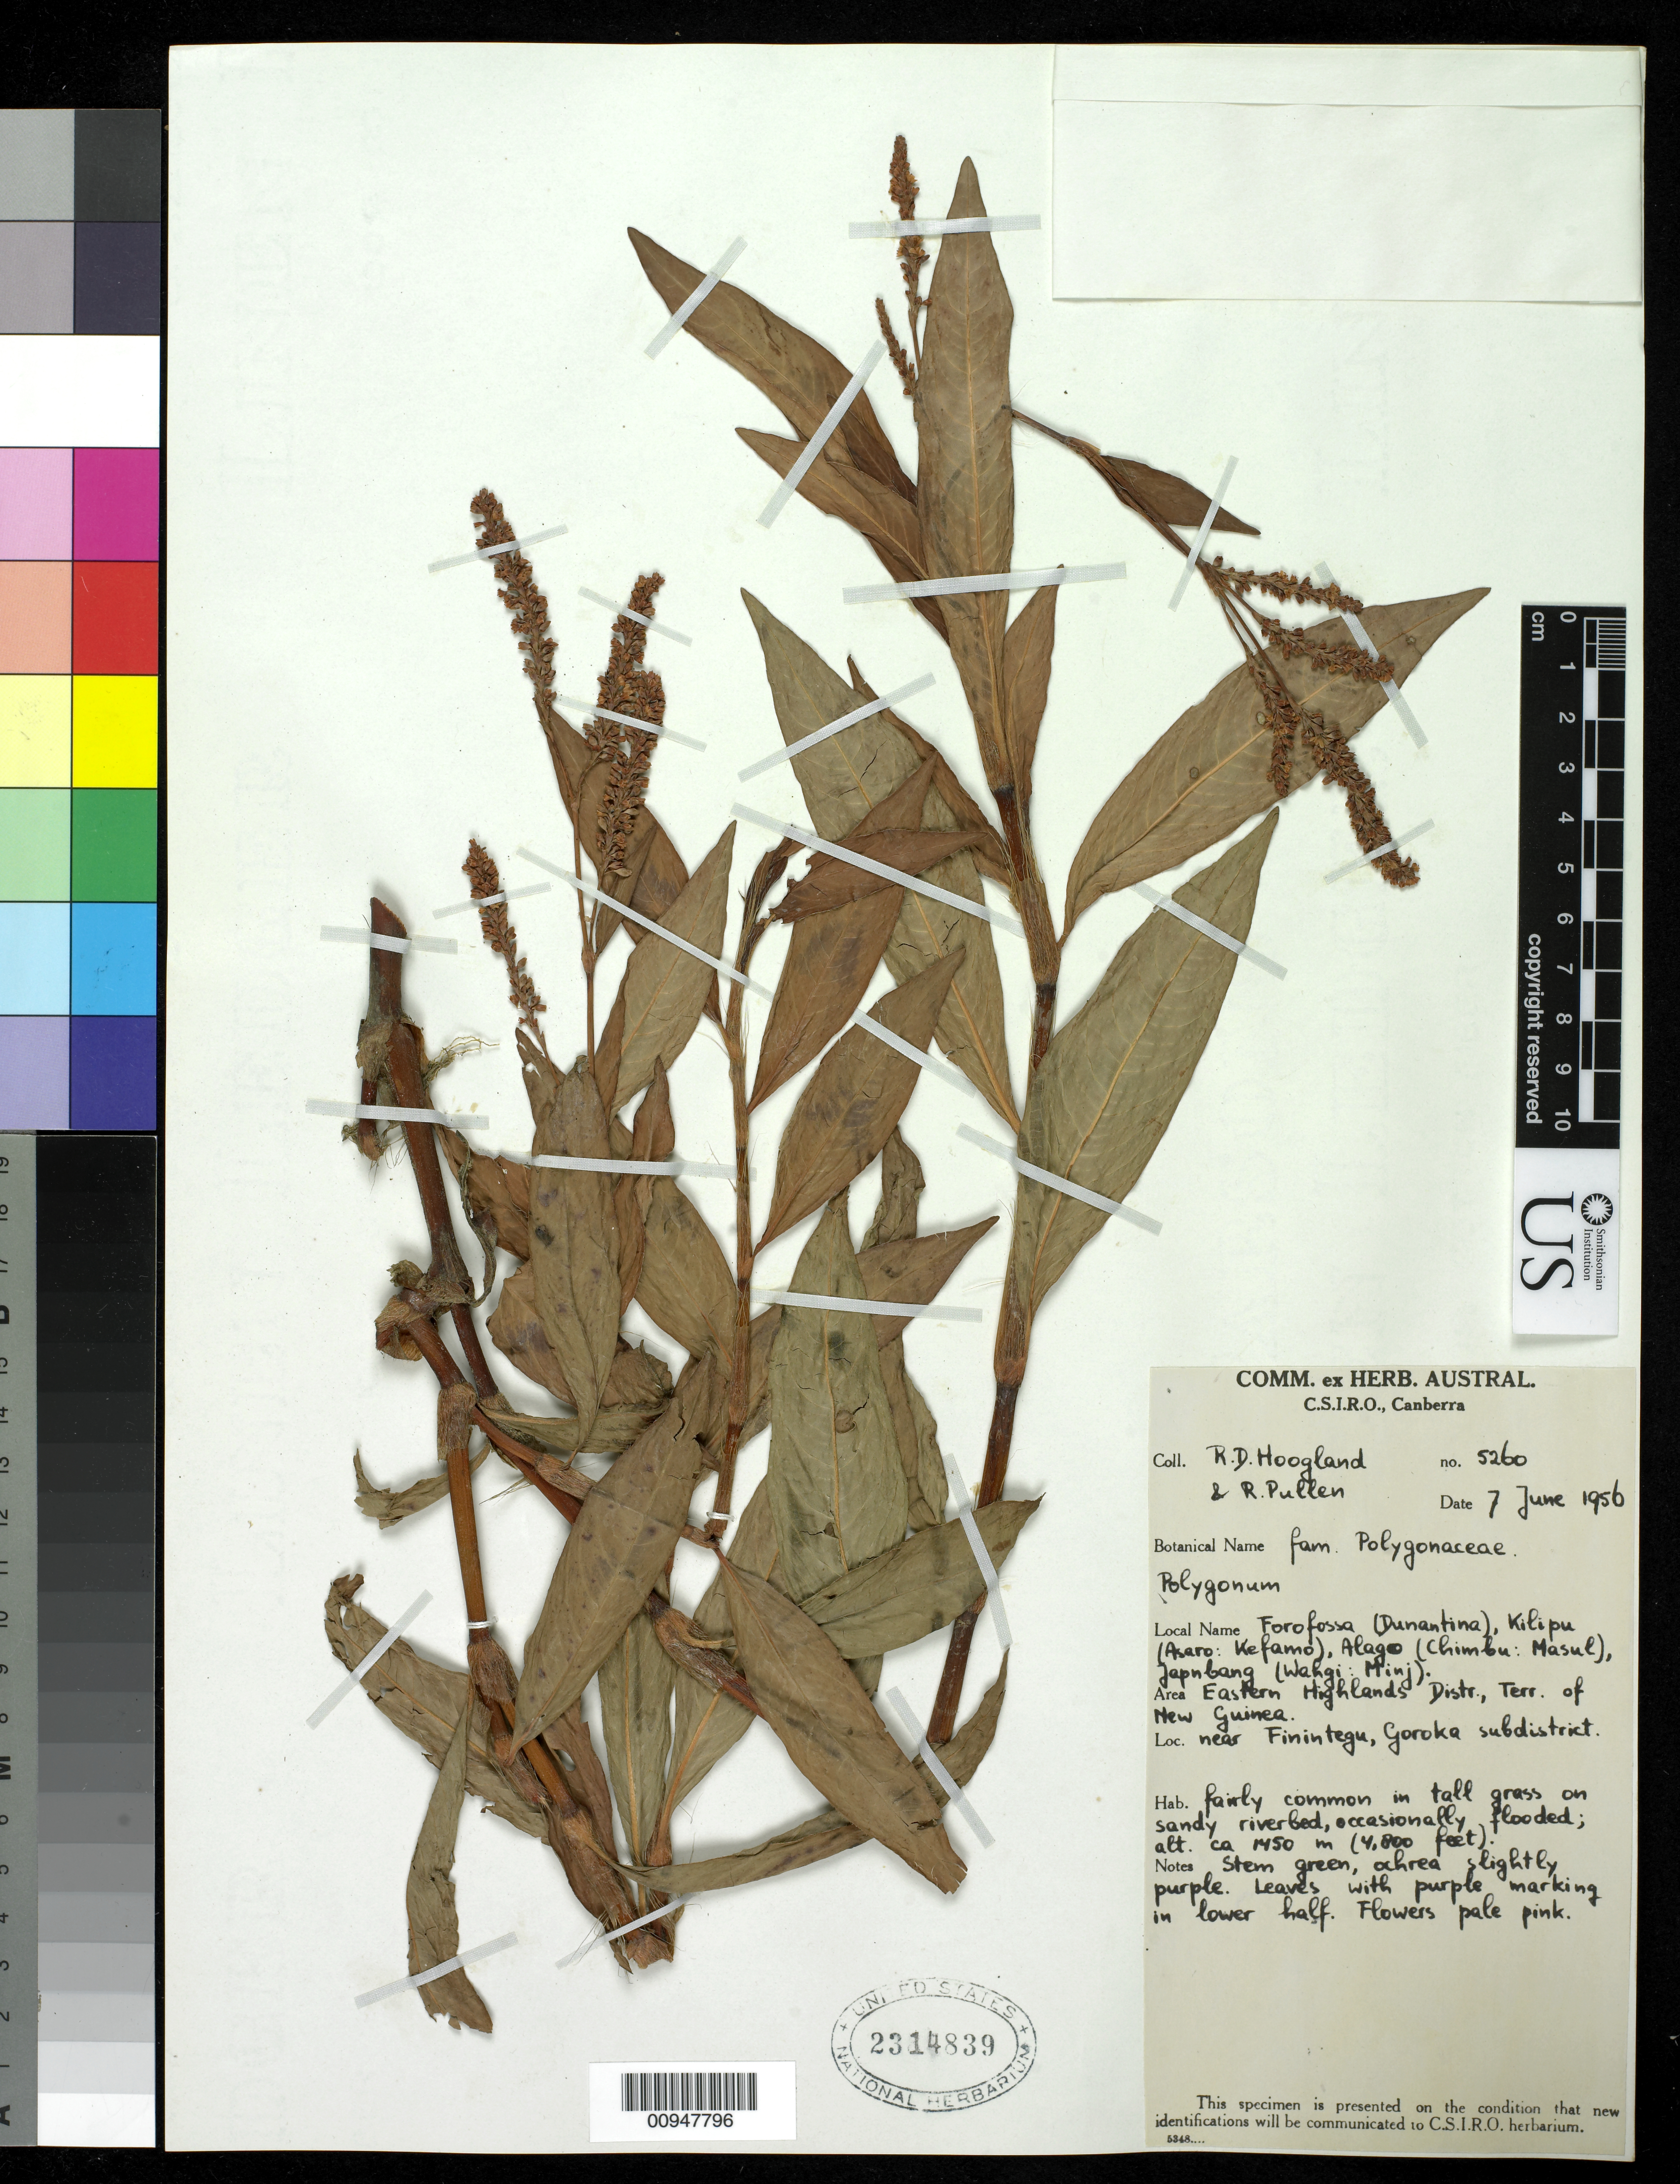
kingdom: Plantae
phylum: Tracheophyta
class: Magnoliopsida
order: Caryophyllales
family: Polygonaceae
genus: Persicaria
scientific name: Persicaria sp.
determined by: Wagner, W. L., (BOT), Smithsonian Institution - National Museum of Natural History (UNITED STATES)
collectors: R. D. Hoogland & R. Pullen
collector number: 5260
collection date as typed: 07 Jun 1956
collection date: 1956-06-07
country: Papua New Guinea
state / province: Eastern Highlands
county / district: Goroka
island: New Guinea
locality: Near Finintegu, Goroka subdistrict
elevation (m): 1463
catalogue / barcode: US 2314839